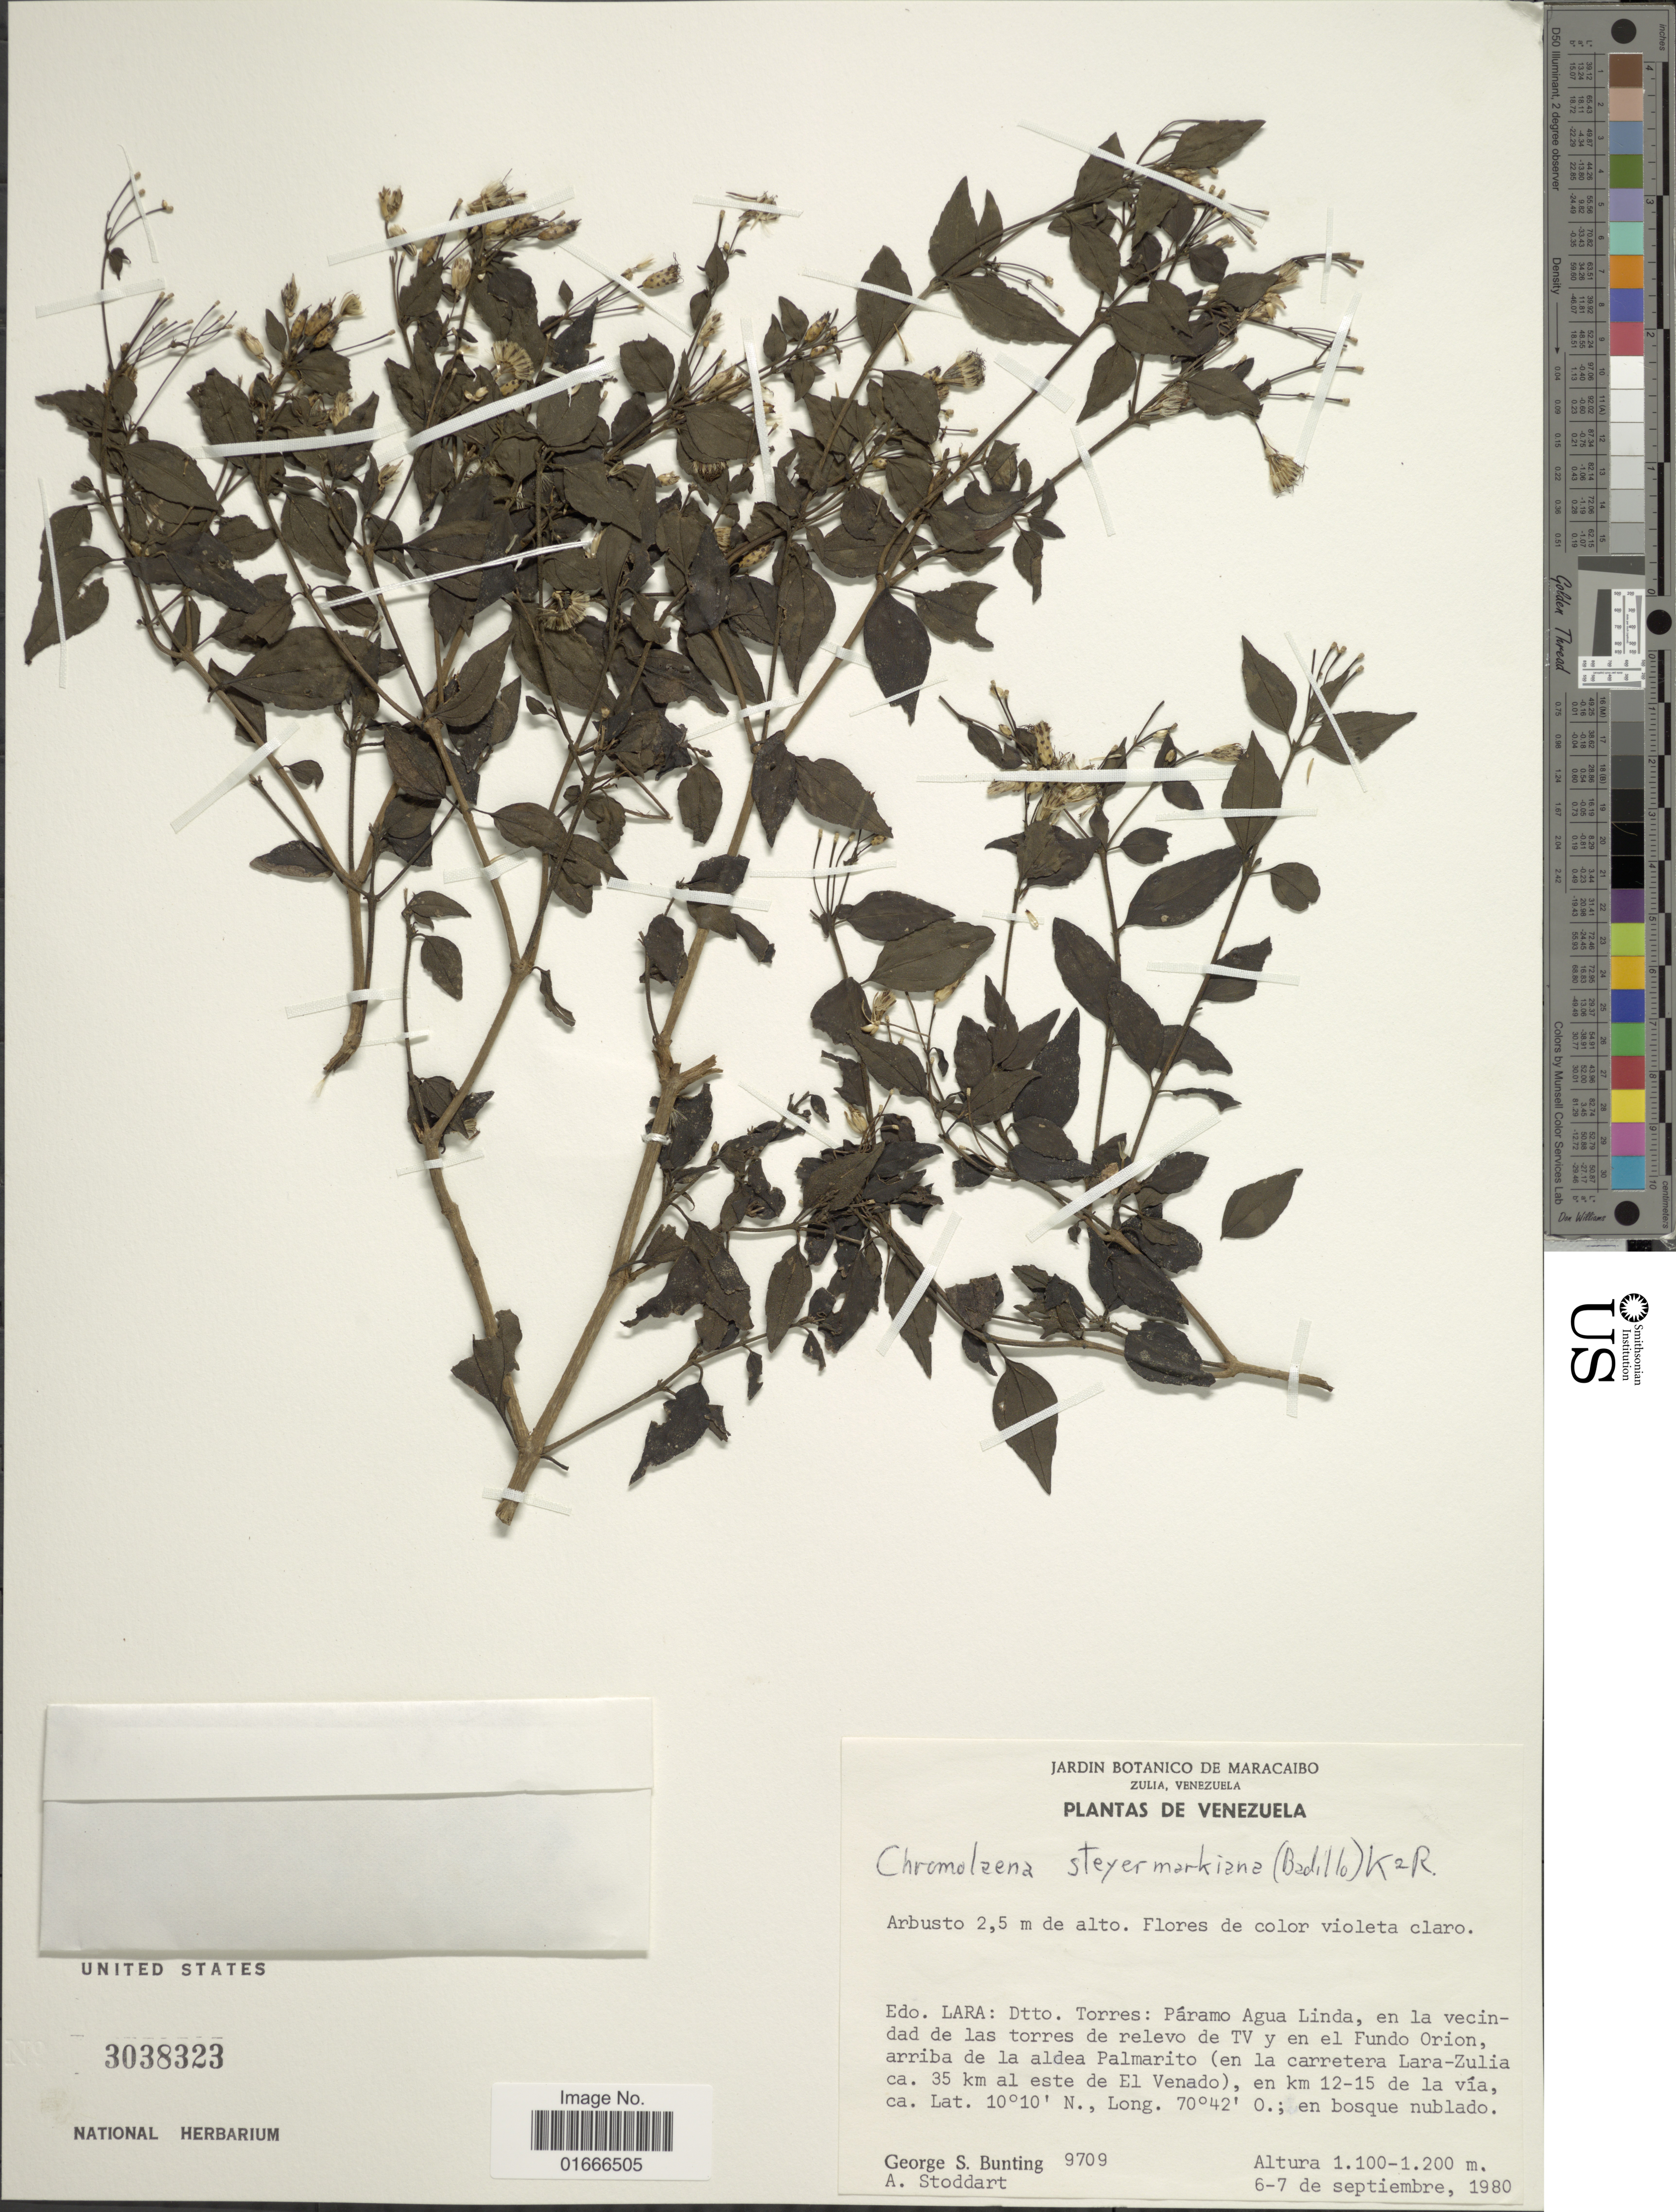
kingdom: Plantae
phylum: Tracheophyta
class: Magnoliopsida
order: Asterales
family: Asteraceae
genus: Chromolaena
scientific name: Chromolaena steyermarkiana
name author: (V.M. Badillo) R.M. King & H. Rob.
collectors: G. S. Bunting & A. Stoddart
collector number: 9709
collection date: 1980-09-06/1980-09-07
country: Venezuela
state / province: Lara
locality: Dtto. Torres, Paramo Agua Linda, en la vecindad de las torres de relevo de TV y en el Fundo Orion, arriba de la aldea Palmarito (en al carretera Lara-Zulia ca 35 km al este de El Venado), en km 12-15 de la via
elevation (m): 1100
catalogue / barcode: US 3038323